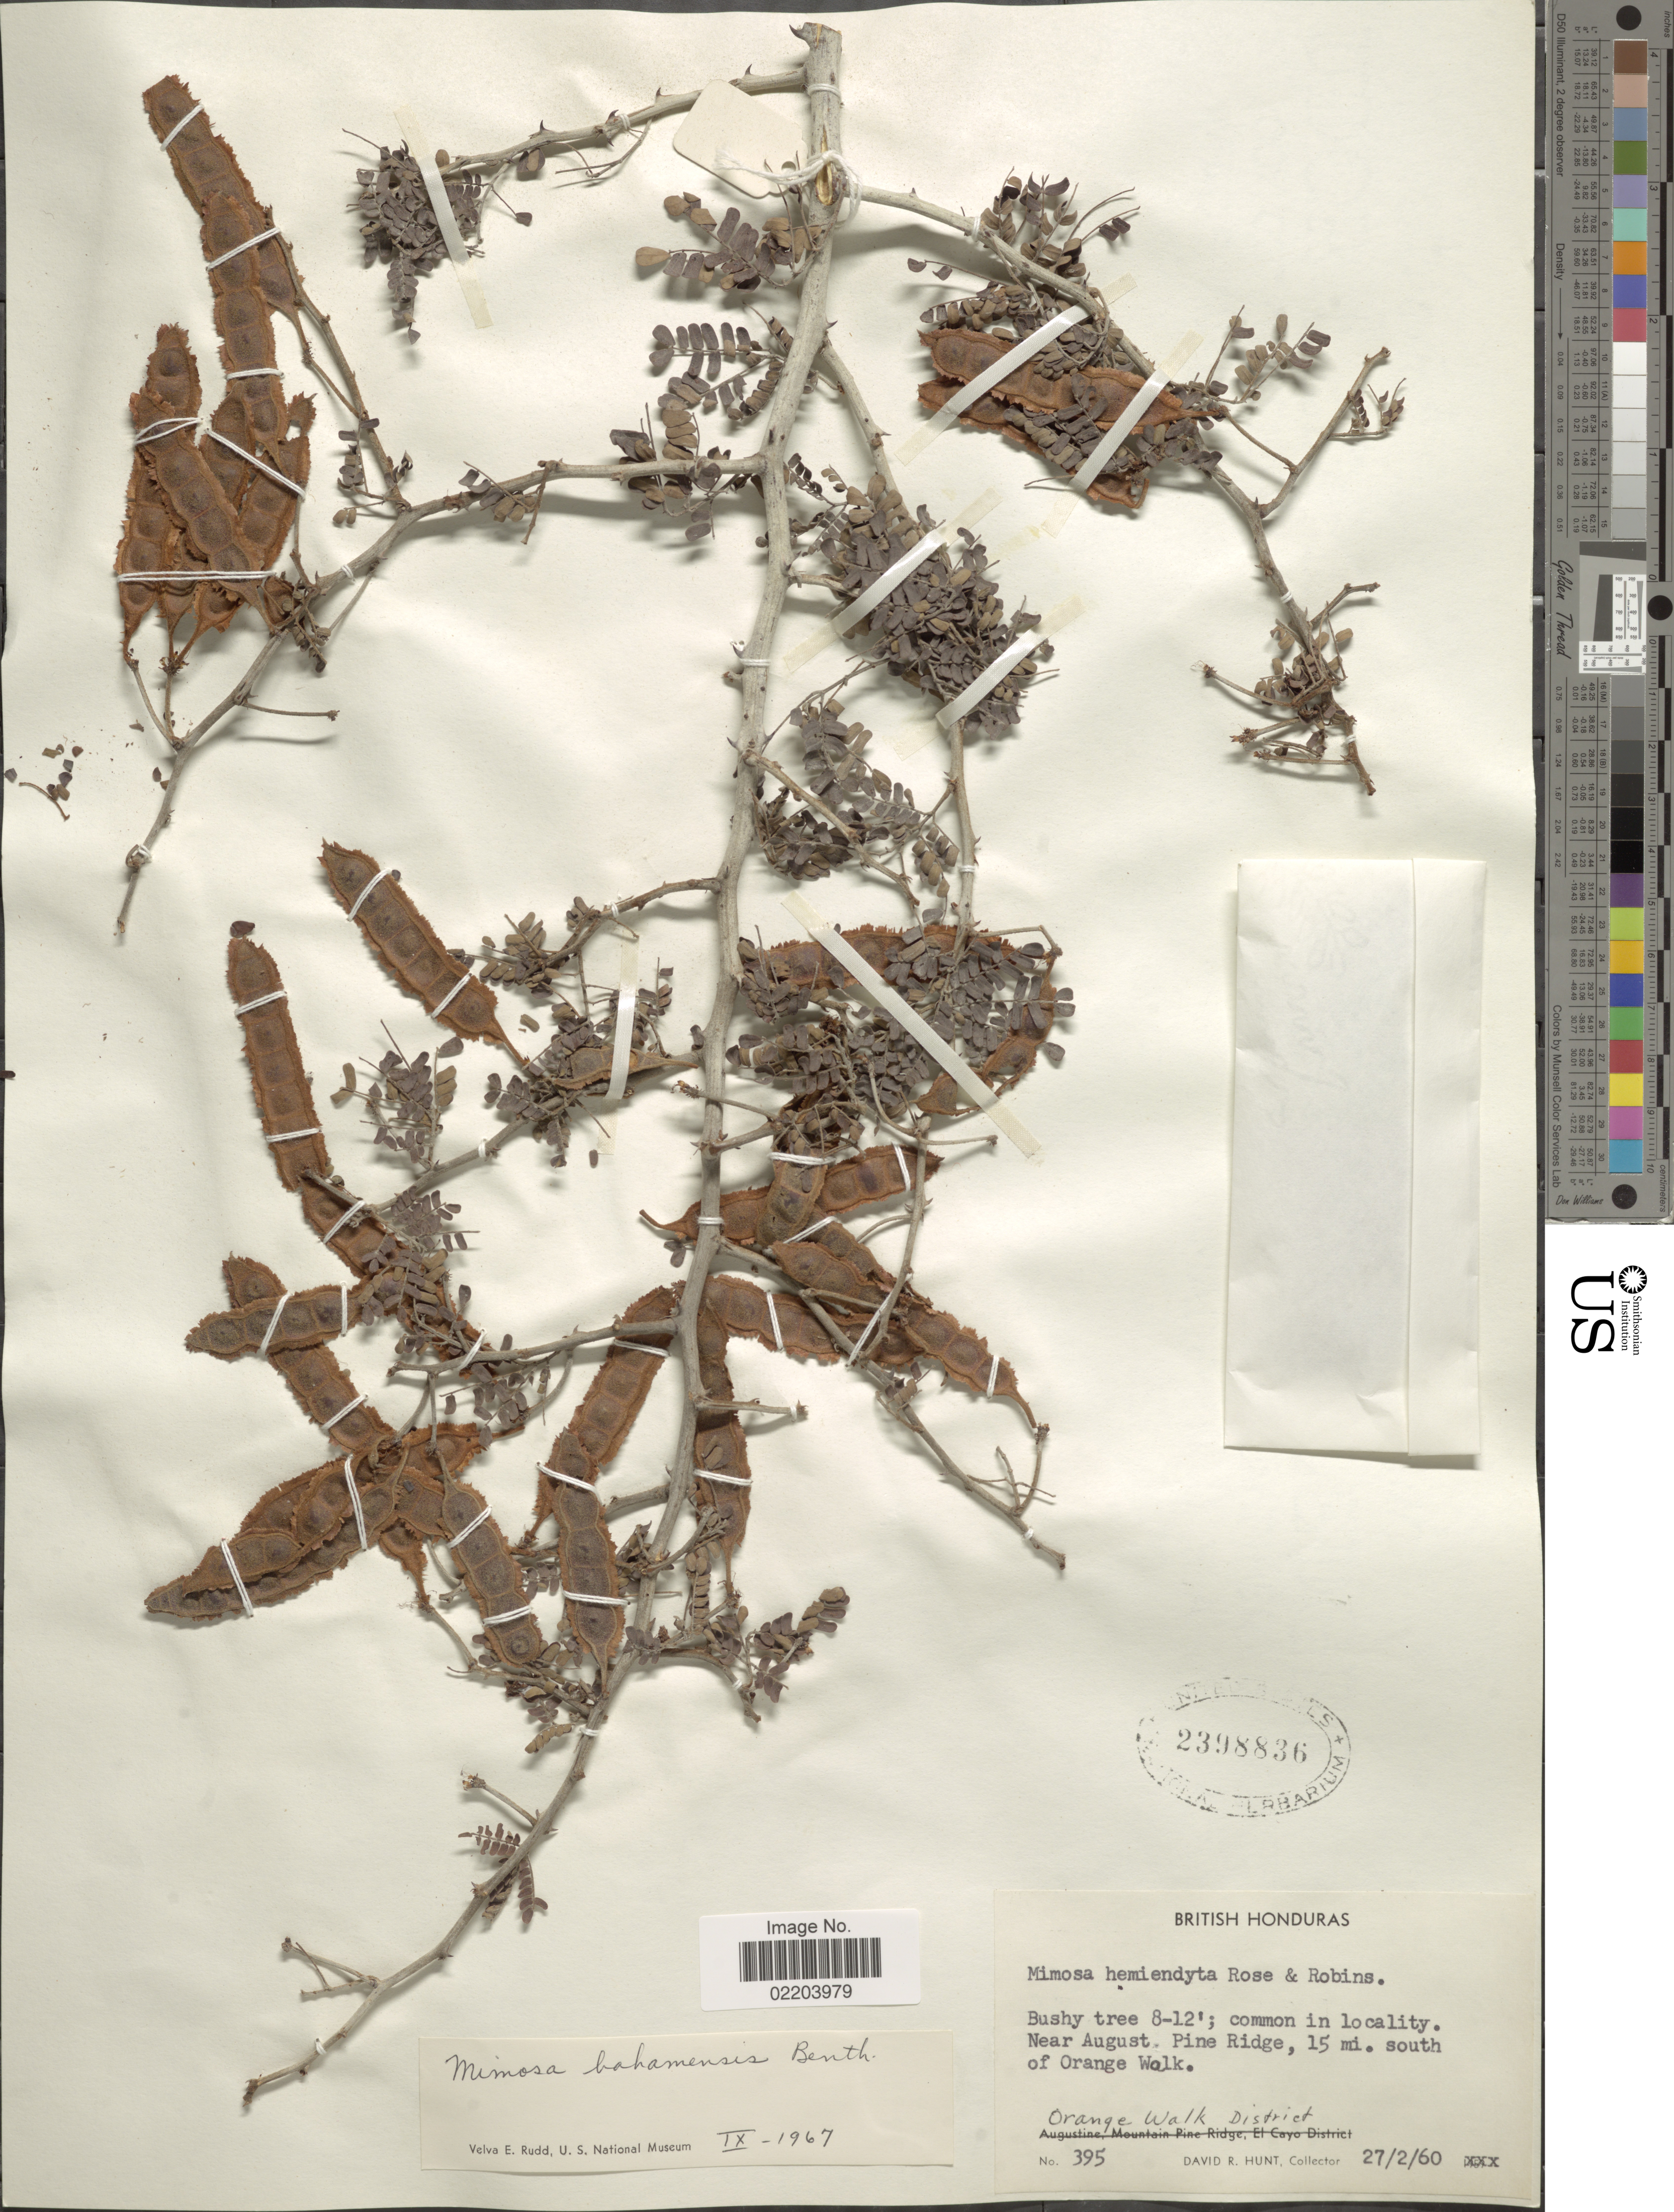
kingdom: Plantae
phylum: Tracheophyta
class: Magnoliopsida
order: Fabales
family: Fabaceae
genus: Mimosa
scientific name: Mimosa bahamensis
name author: Benth.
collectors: D. R. Hunt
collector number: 395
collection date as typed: Transcribed d/m/y: 27/2/60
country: Belize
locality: British Honduras. Near August Pine Ridge, 15 mi. south of Orange Walk. Orange Walk District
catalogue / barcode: US 2398836